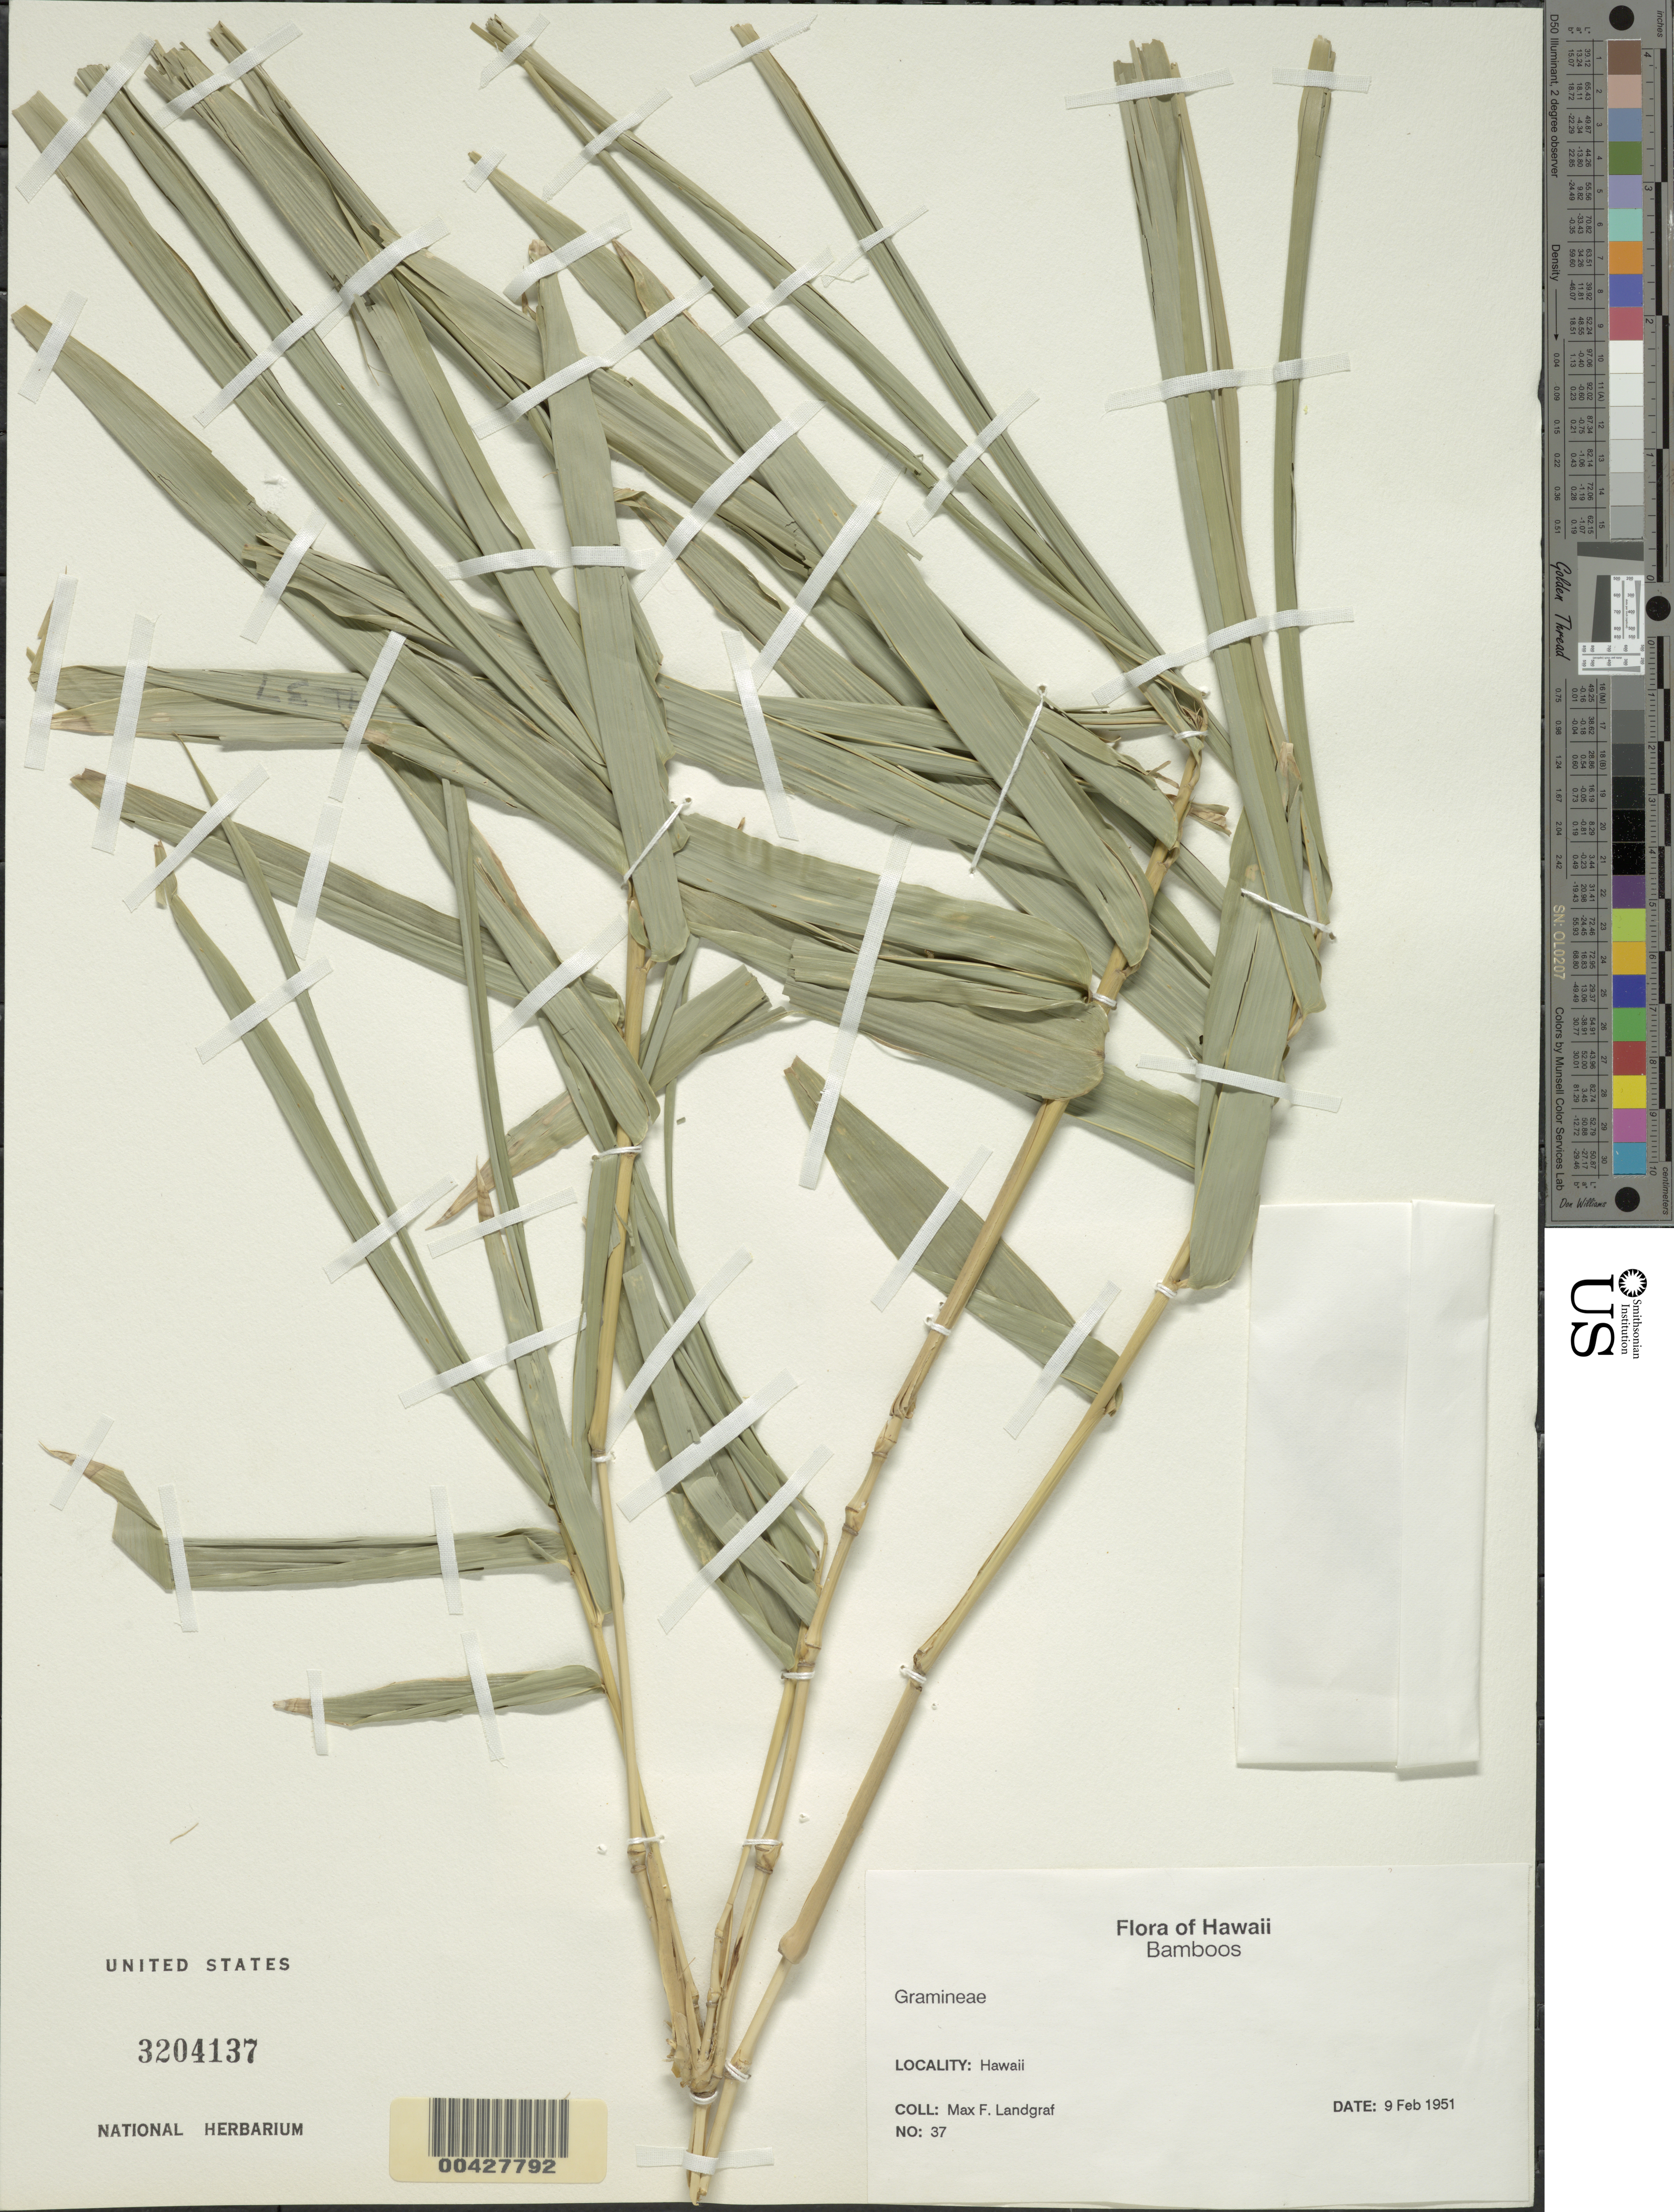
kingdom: Plantae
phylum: Tracheophyta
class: Liliopsida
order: Poales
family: Poaceae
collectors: M. Landgraf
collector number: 37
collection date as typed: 09 Feb 1951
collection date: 1951-02-09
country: United States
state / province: Hawaii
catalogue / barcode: US 3204137